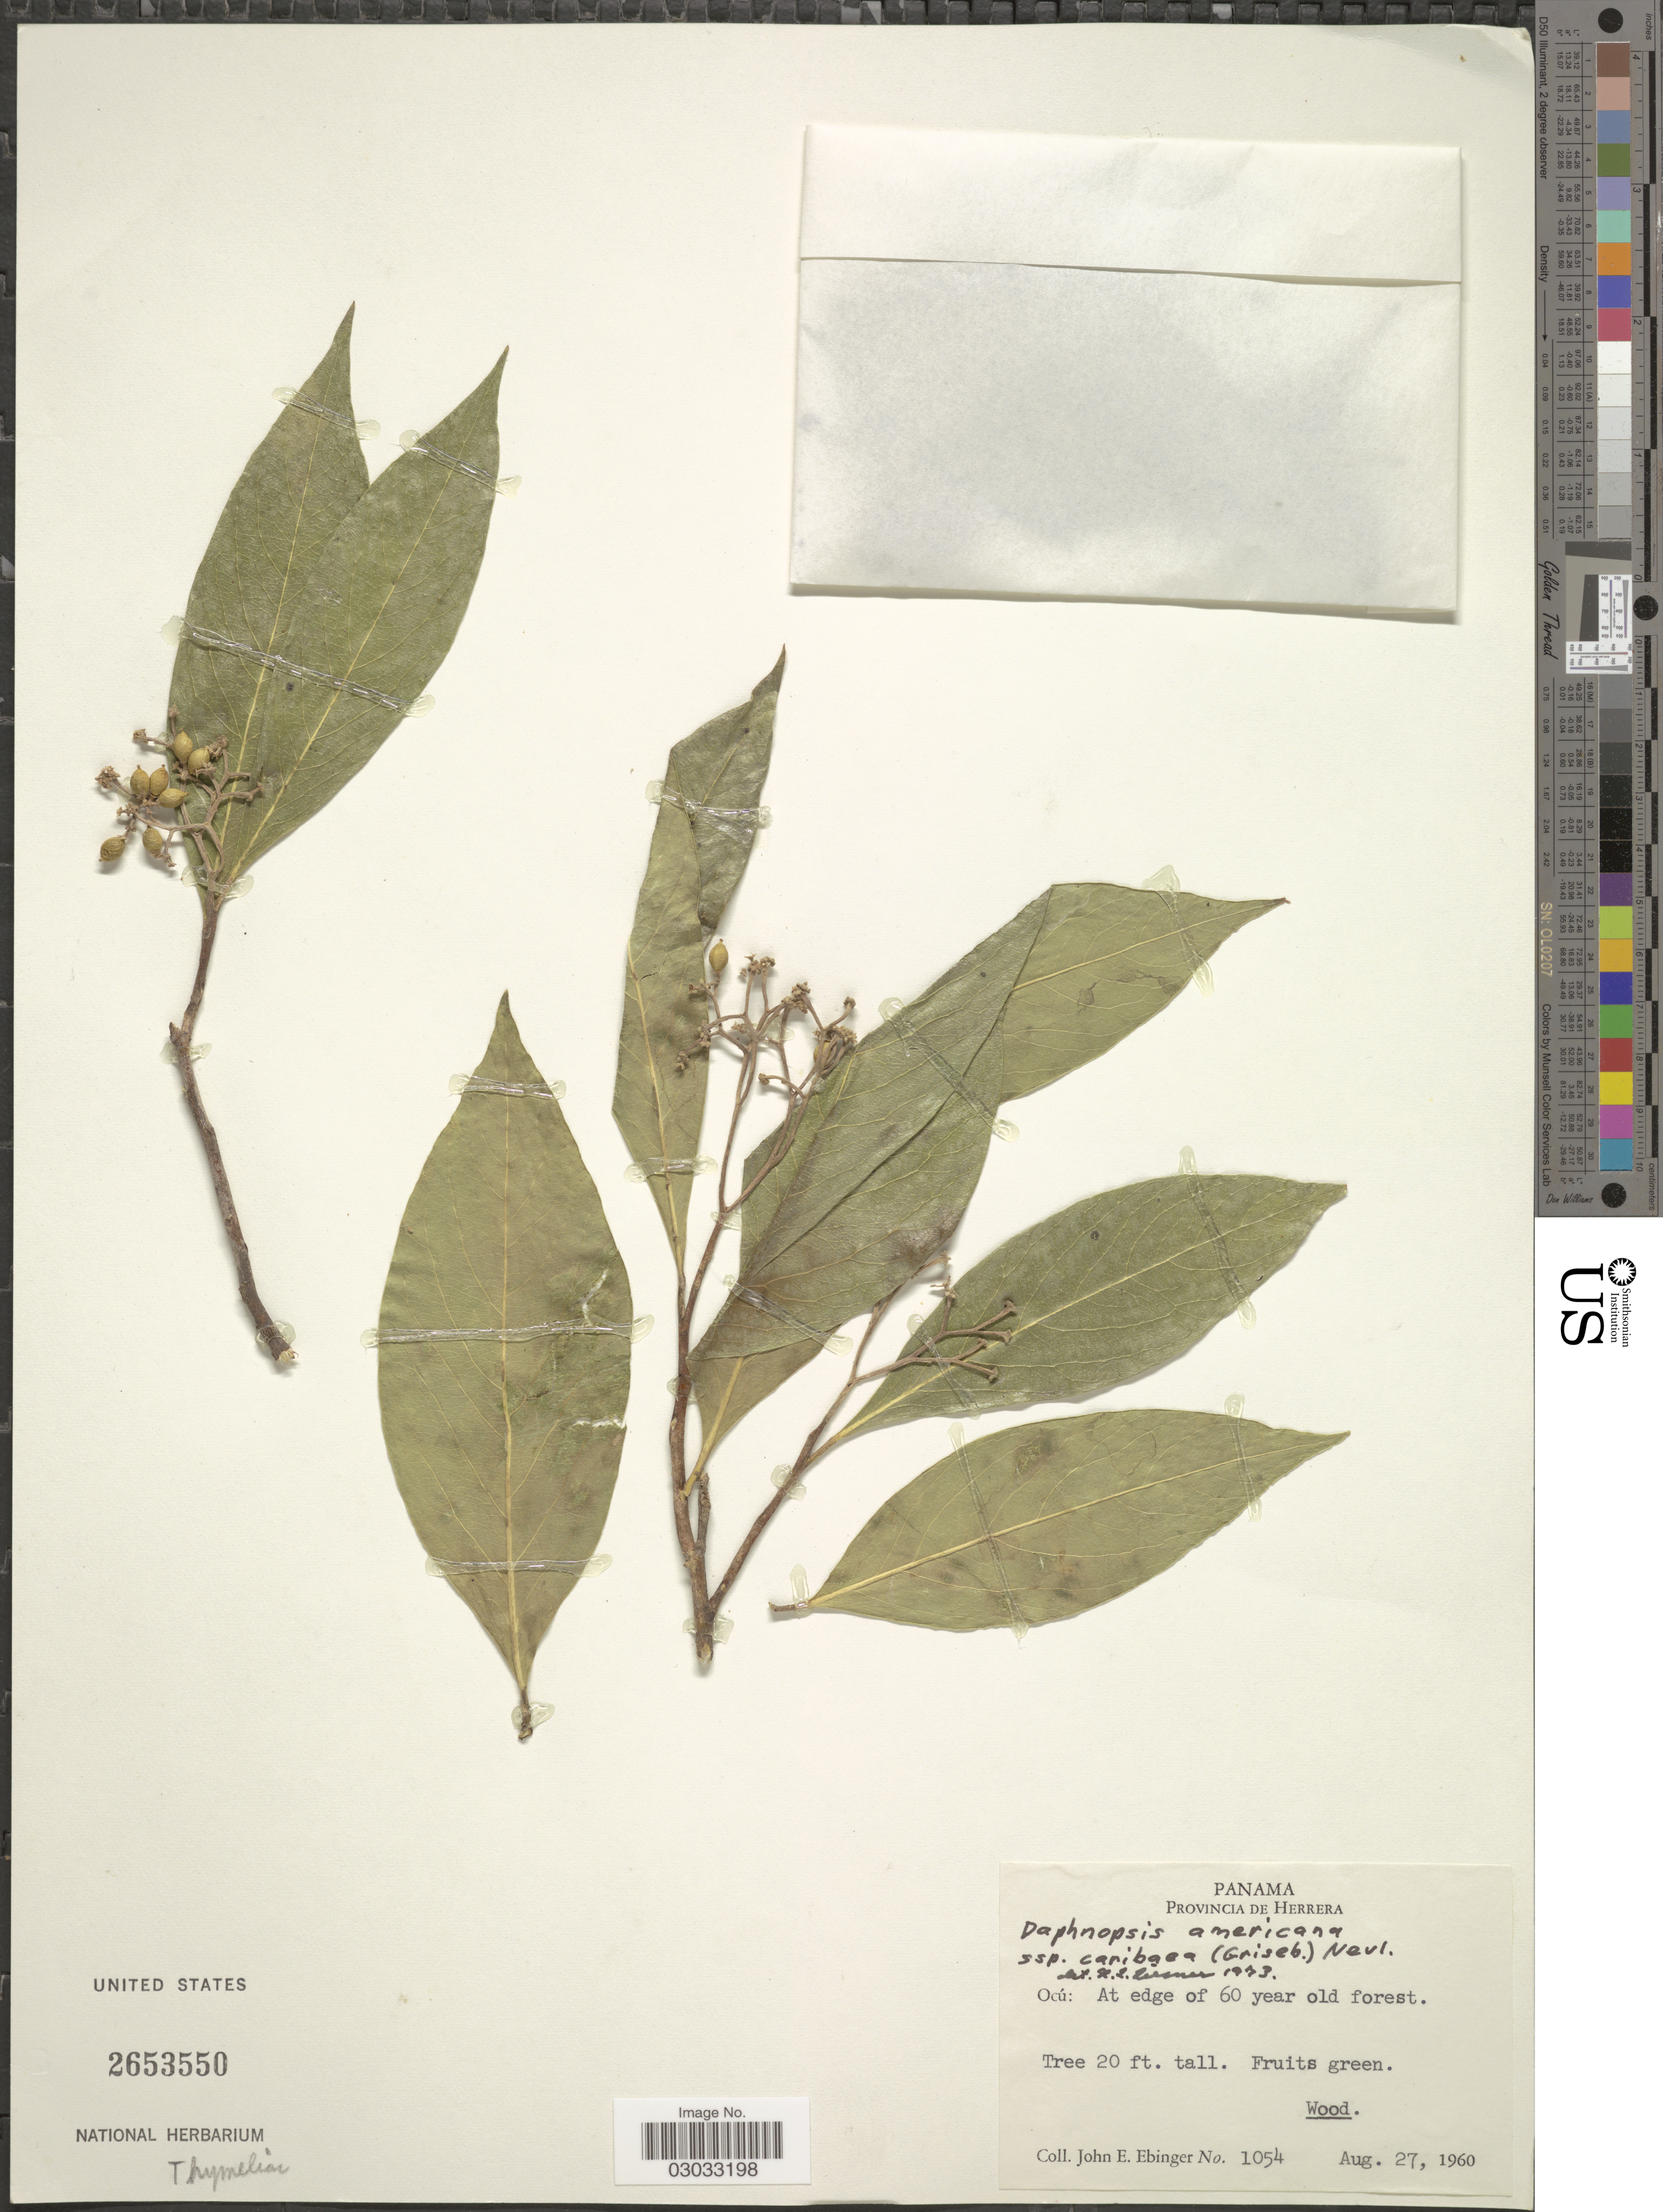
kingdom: Plantae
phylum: Tracheophyta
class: Magnoliopsida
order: Malvales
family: Thymelaeaceae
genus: Daphnopsis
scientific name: Daphnopsis americana subsp. caribaea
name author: (Griseb.) Nevling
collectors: J. Ebinger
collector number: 1054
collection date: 1960-08-27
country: Panama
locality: Ocú.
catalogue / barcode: US 2653550